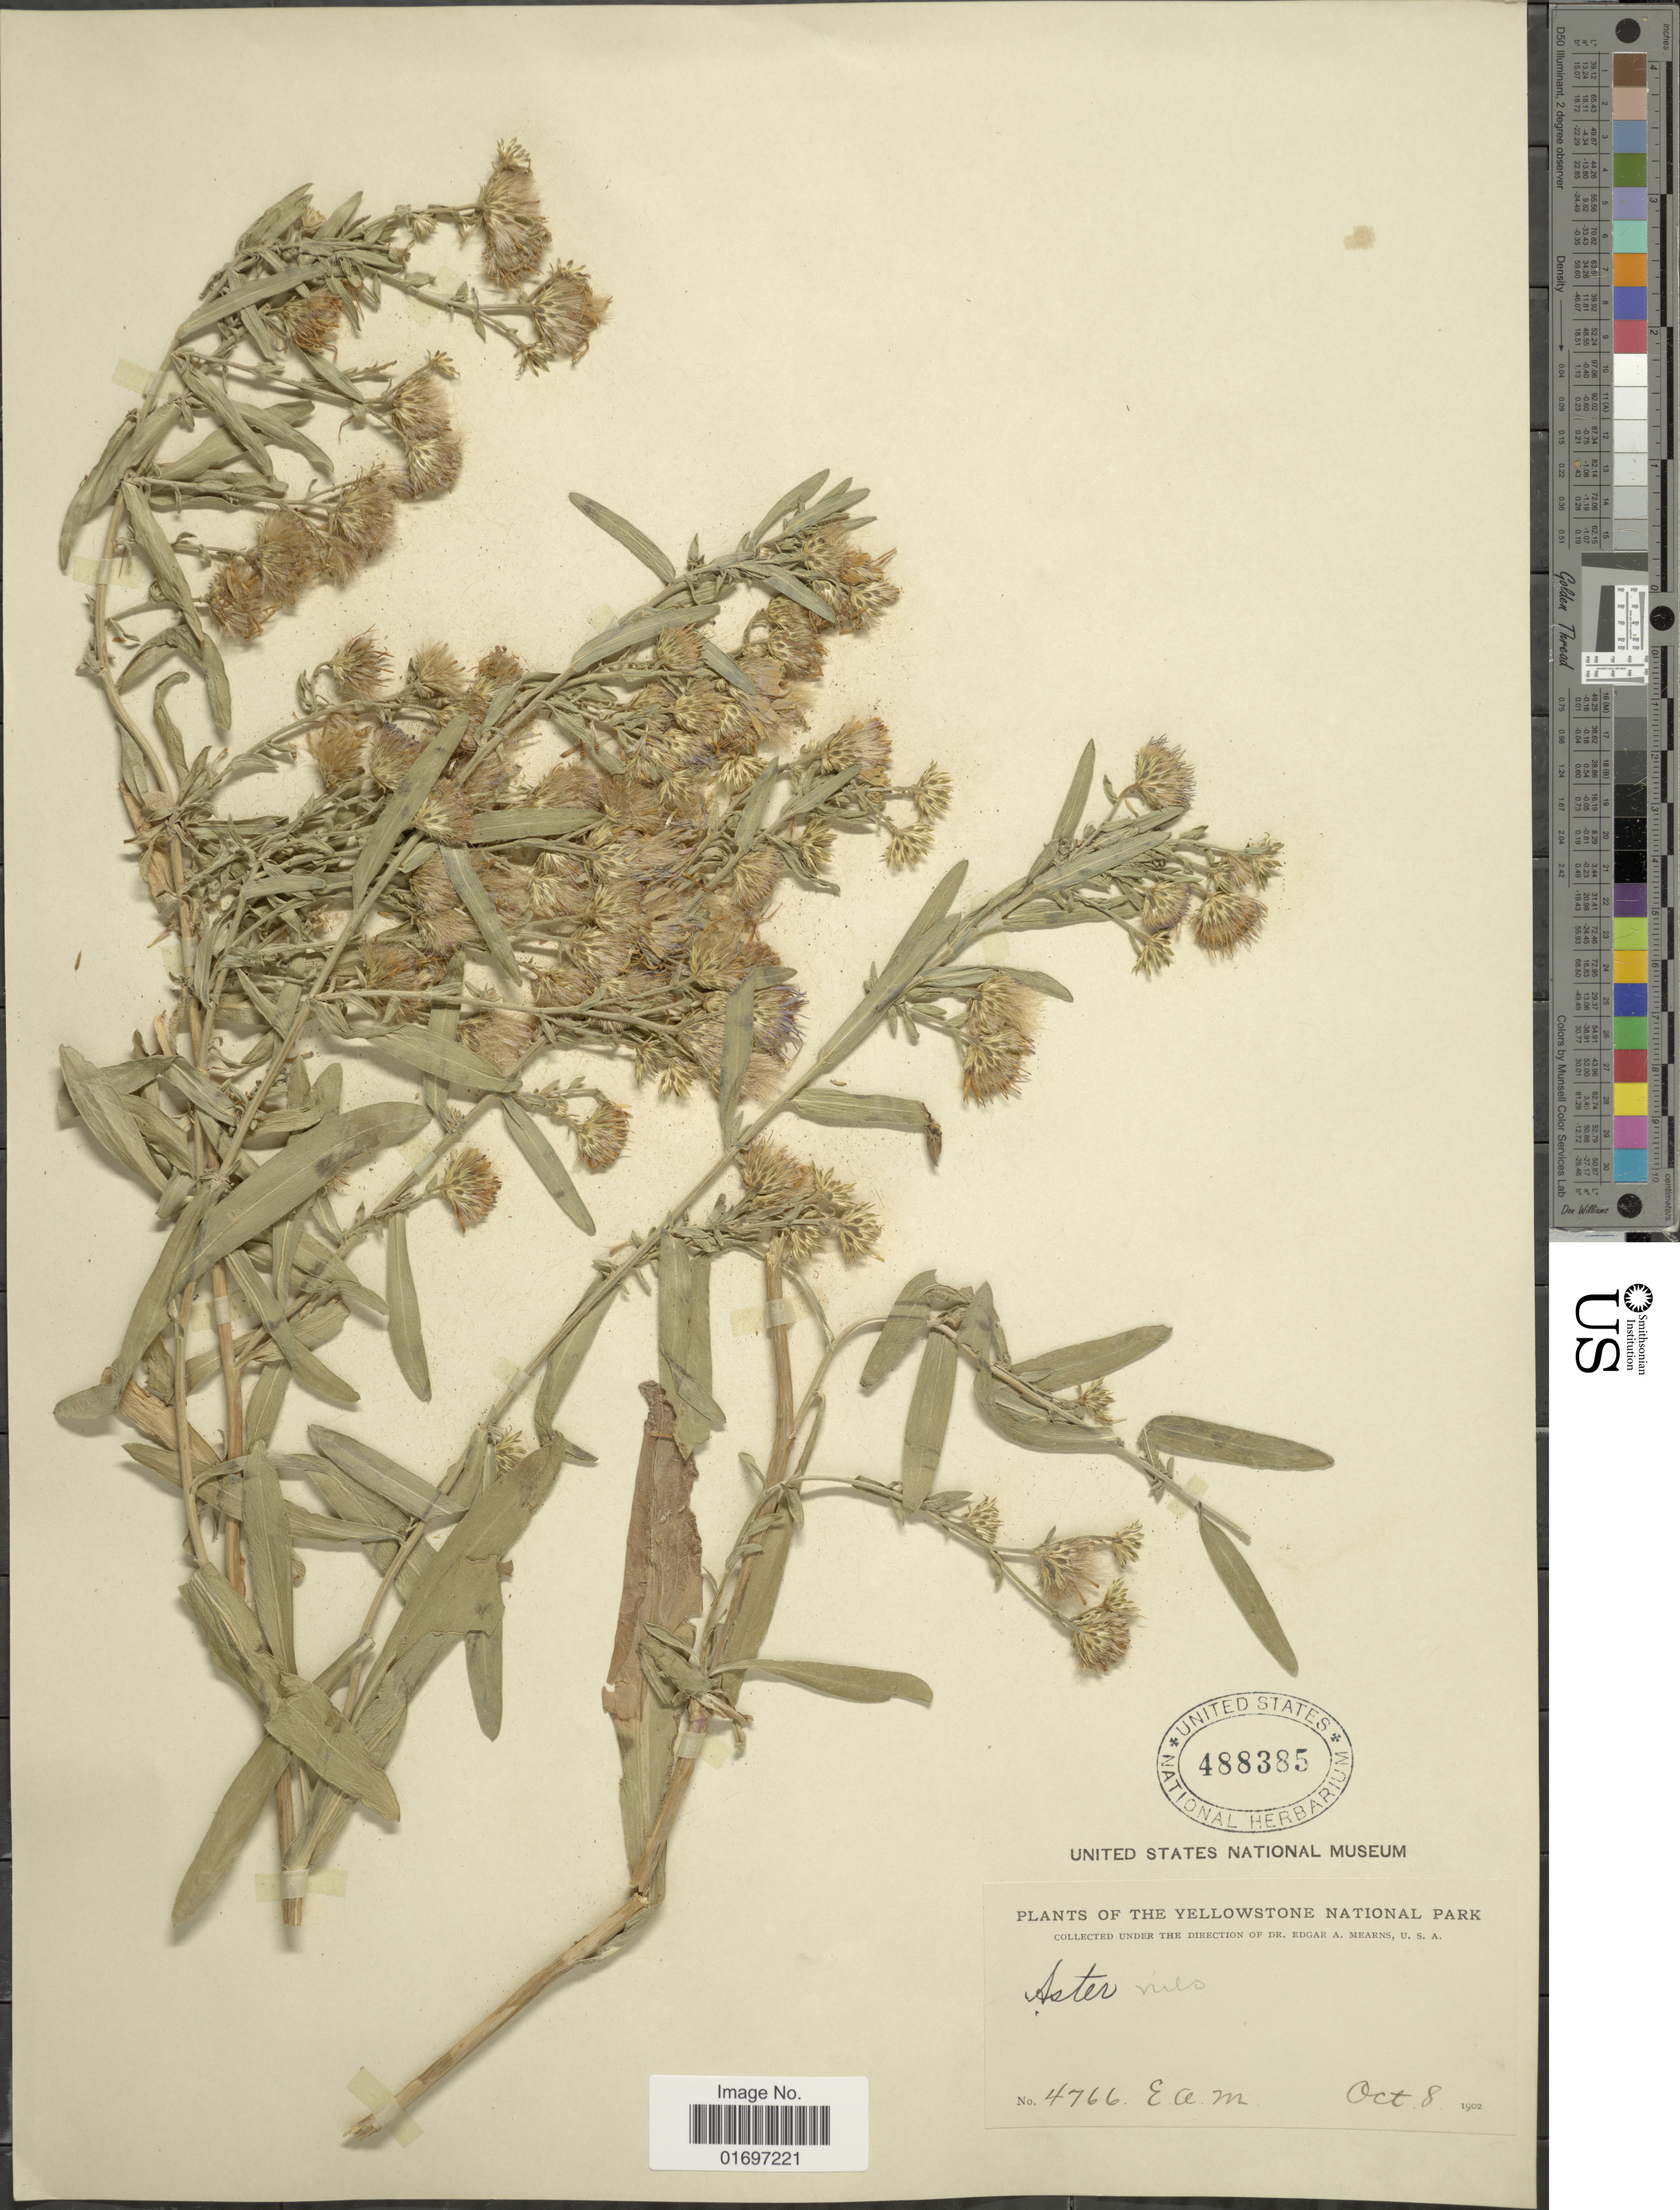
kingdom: Plantae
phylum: Tracheophyta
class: Magnoliopsida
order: Asterales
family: Asteraceae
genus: Symphyotrichum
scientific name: Symphyotrichum ascendens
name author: (Lindl.) G.L. Nesom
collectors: E. A. Mearns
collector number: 4766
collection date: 1902-10-08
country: United States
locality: Yellowstone National Park.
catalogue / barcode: US 488385